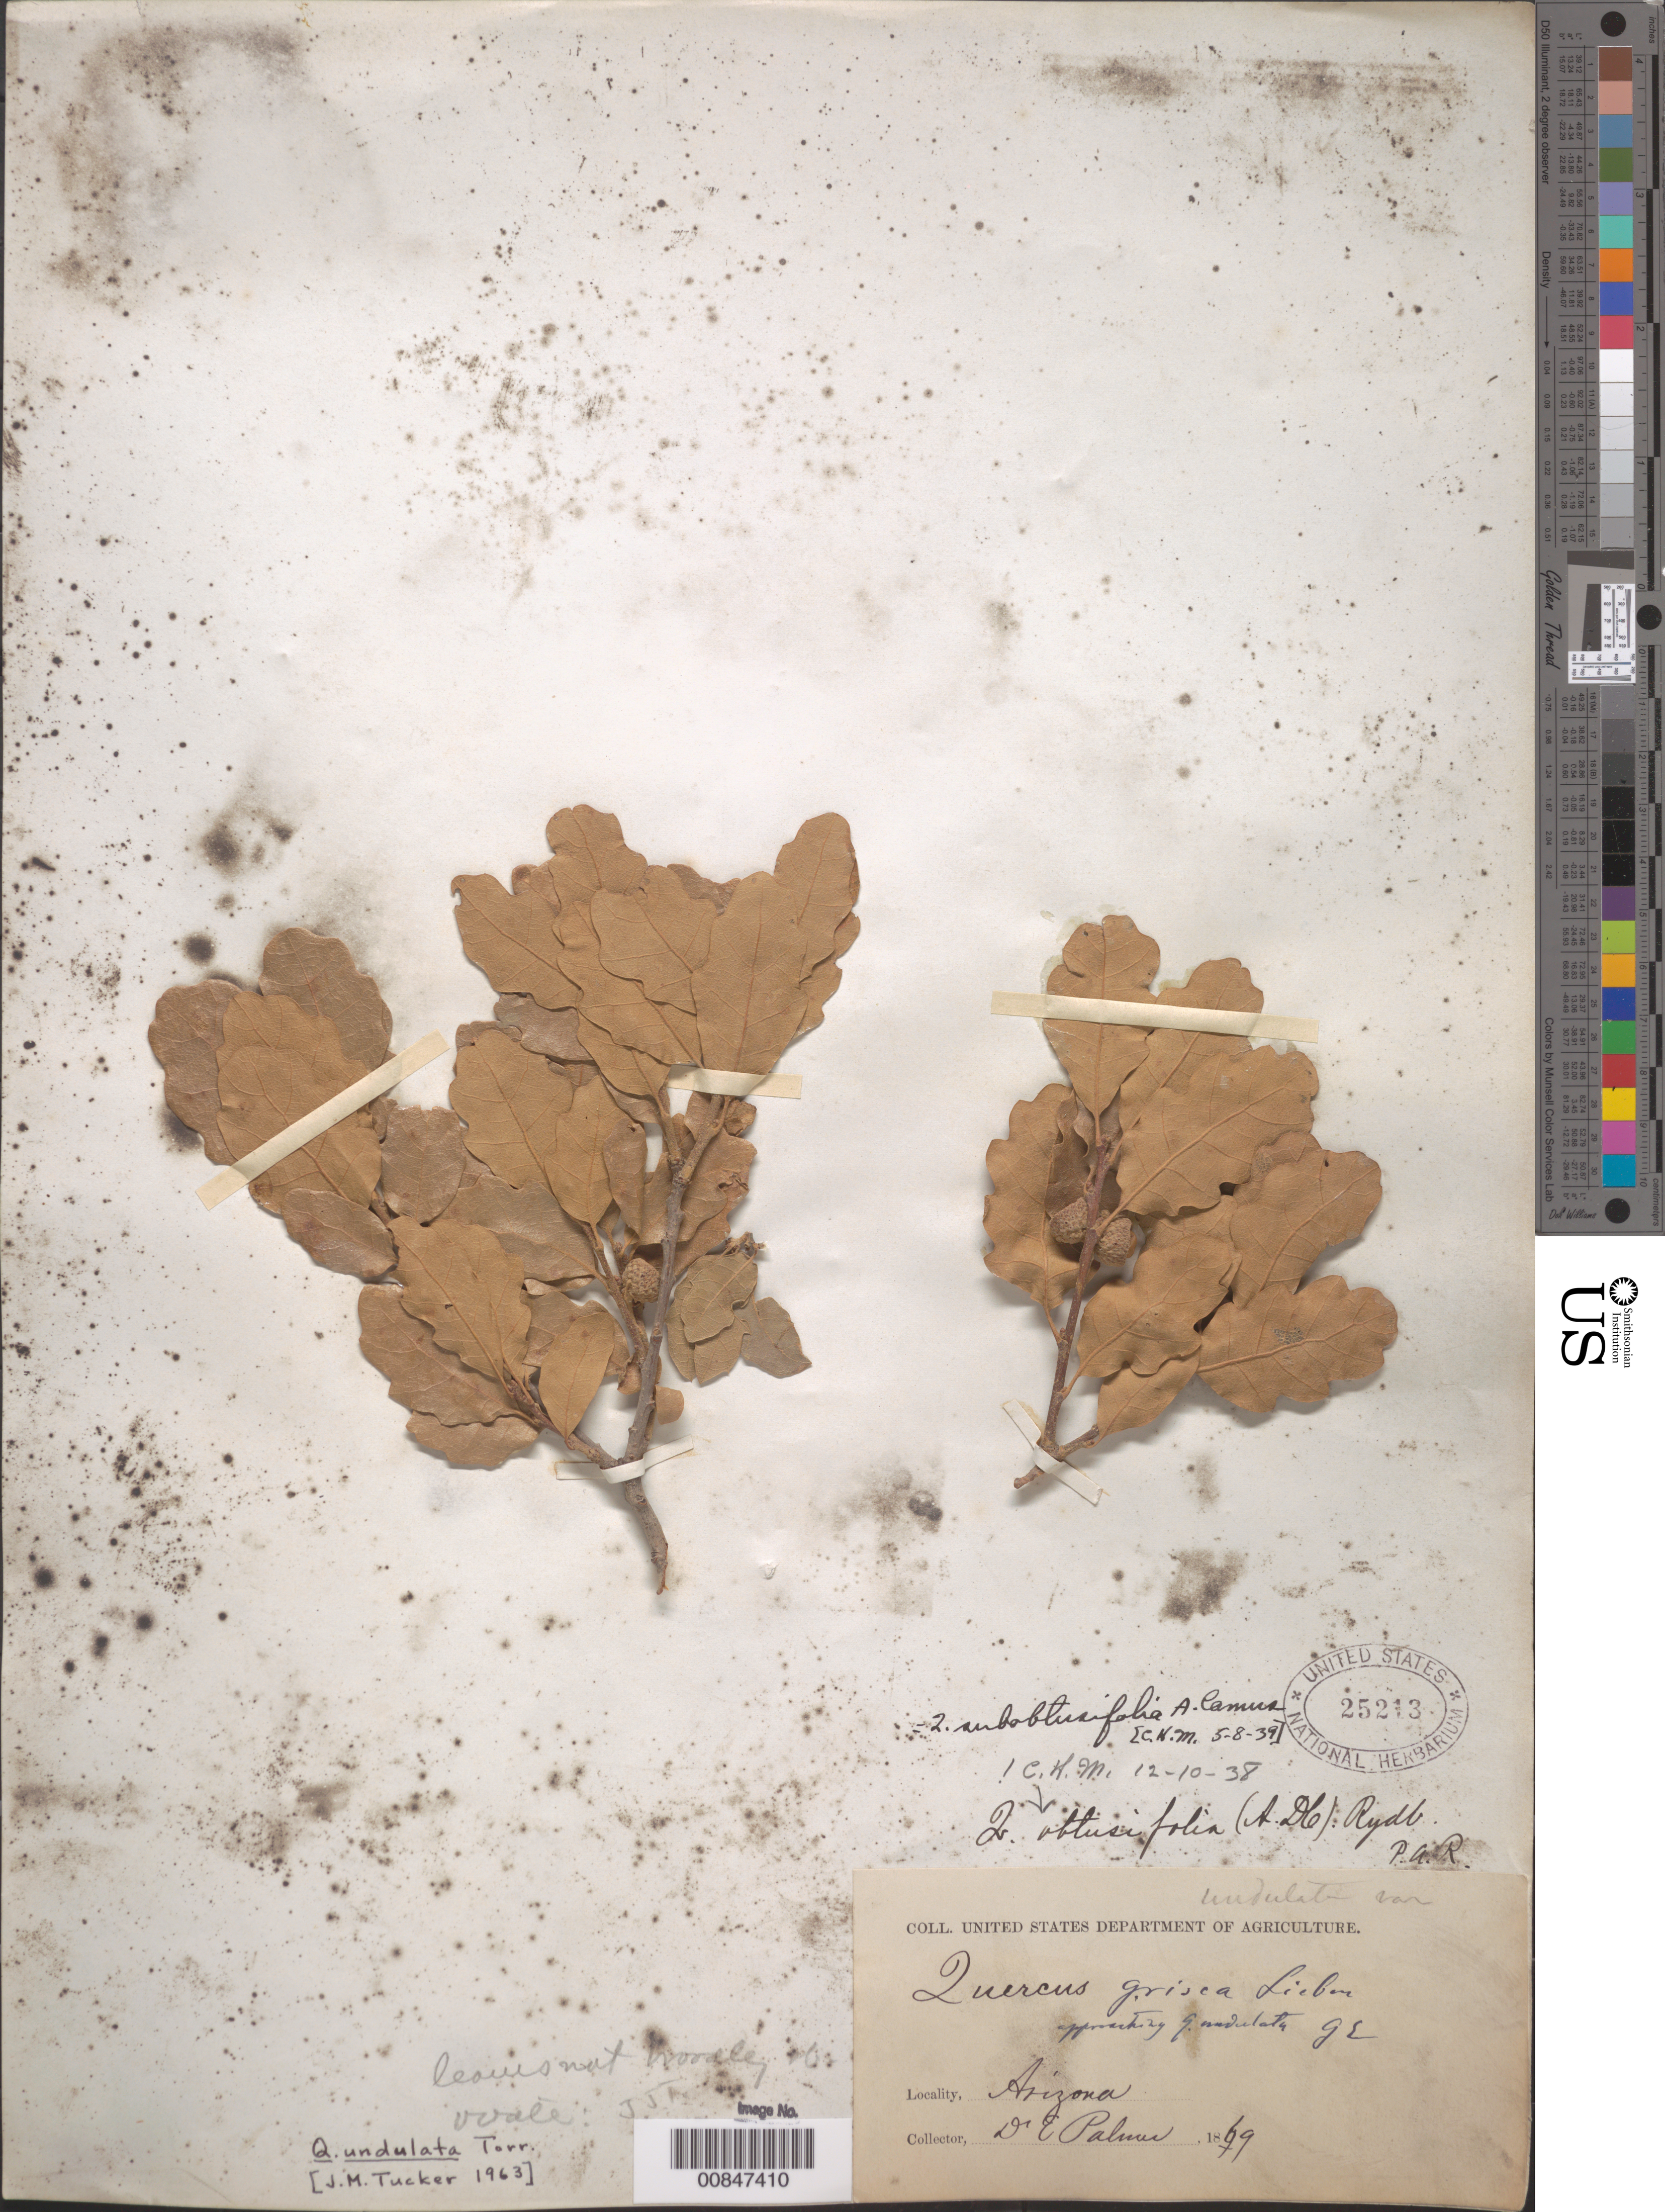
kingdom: Plantae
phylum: Tracheophyta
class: Magnoliopsida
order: Fagales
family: Fagaceae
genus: Quercus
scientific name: Quercus undulata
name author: Torr.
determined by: Tucker, J. M.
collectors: E. Palmer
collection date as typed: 1869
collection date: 1869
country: United States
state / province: Arizona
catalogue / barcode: US 25213